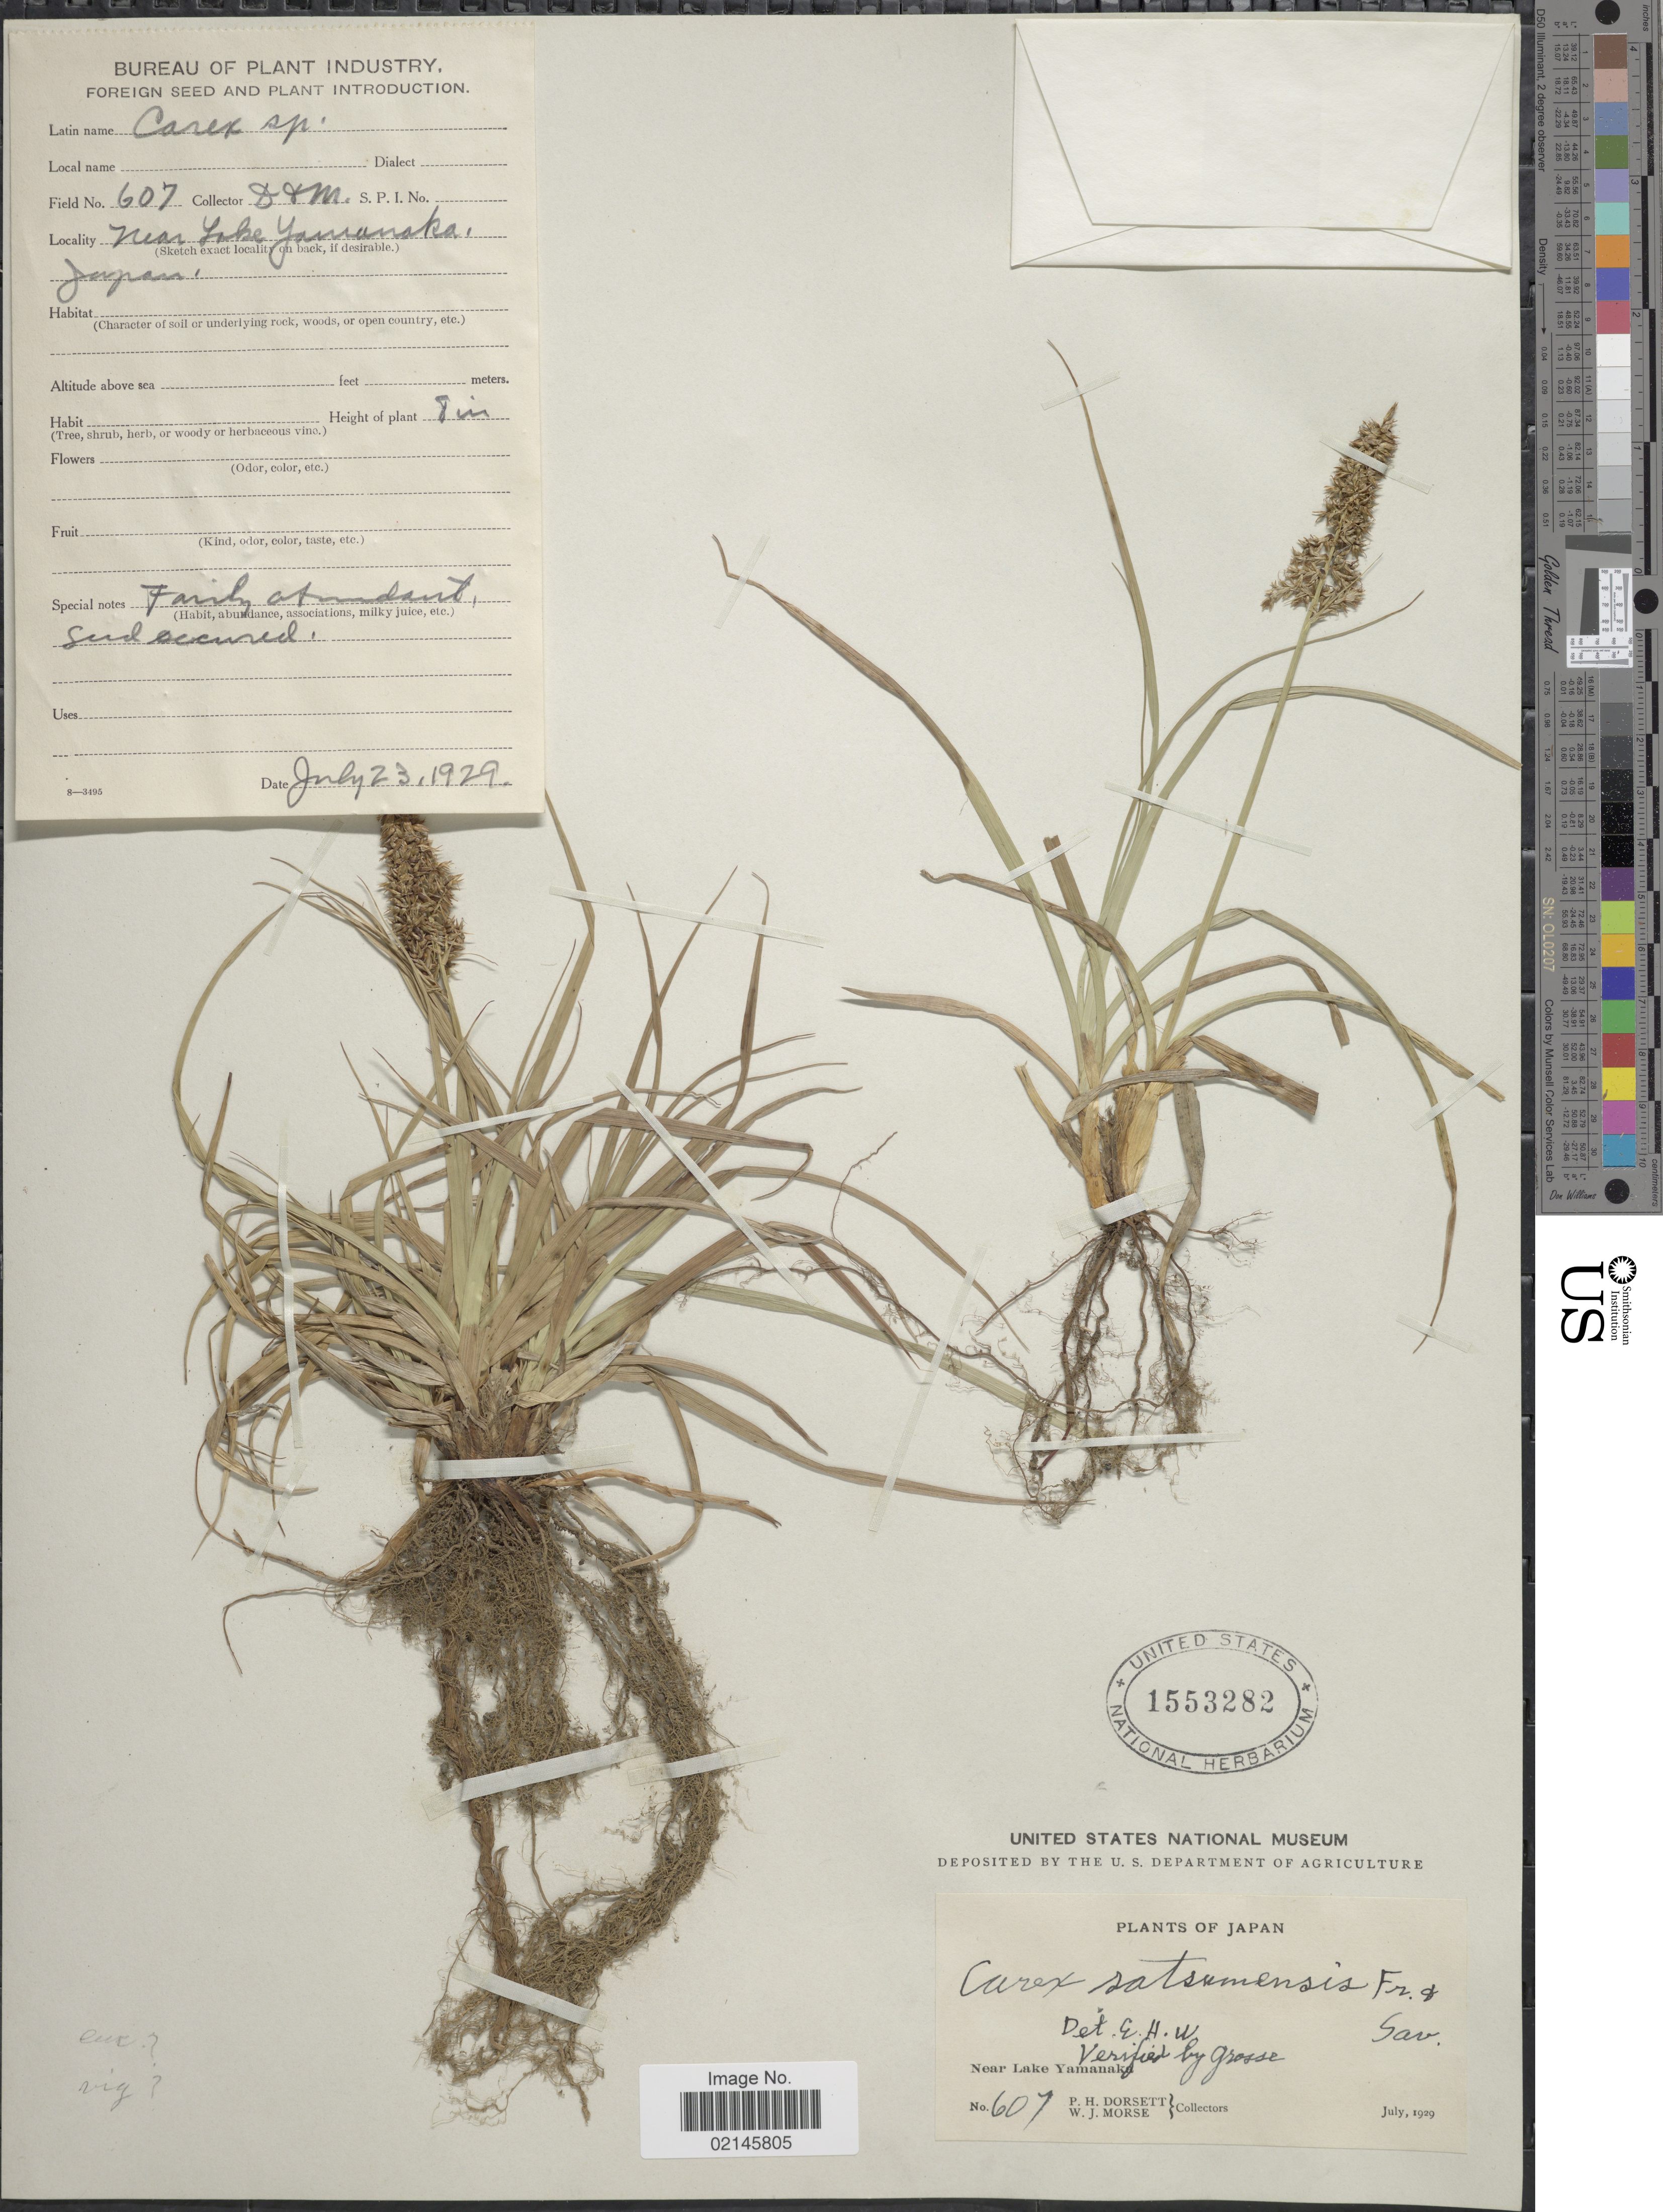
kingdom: Plantae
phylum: Tracheophyta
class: Liliopsida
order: Poales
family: Cyperaceae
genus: Carex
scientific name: Carex satsumensis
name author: Franch. & Sav.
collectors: P. H. Dorsett & W. J. Morse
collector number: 607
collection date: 1929-07-23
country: Japan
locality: Near Lake Yamanaka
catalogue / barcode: US 1553282